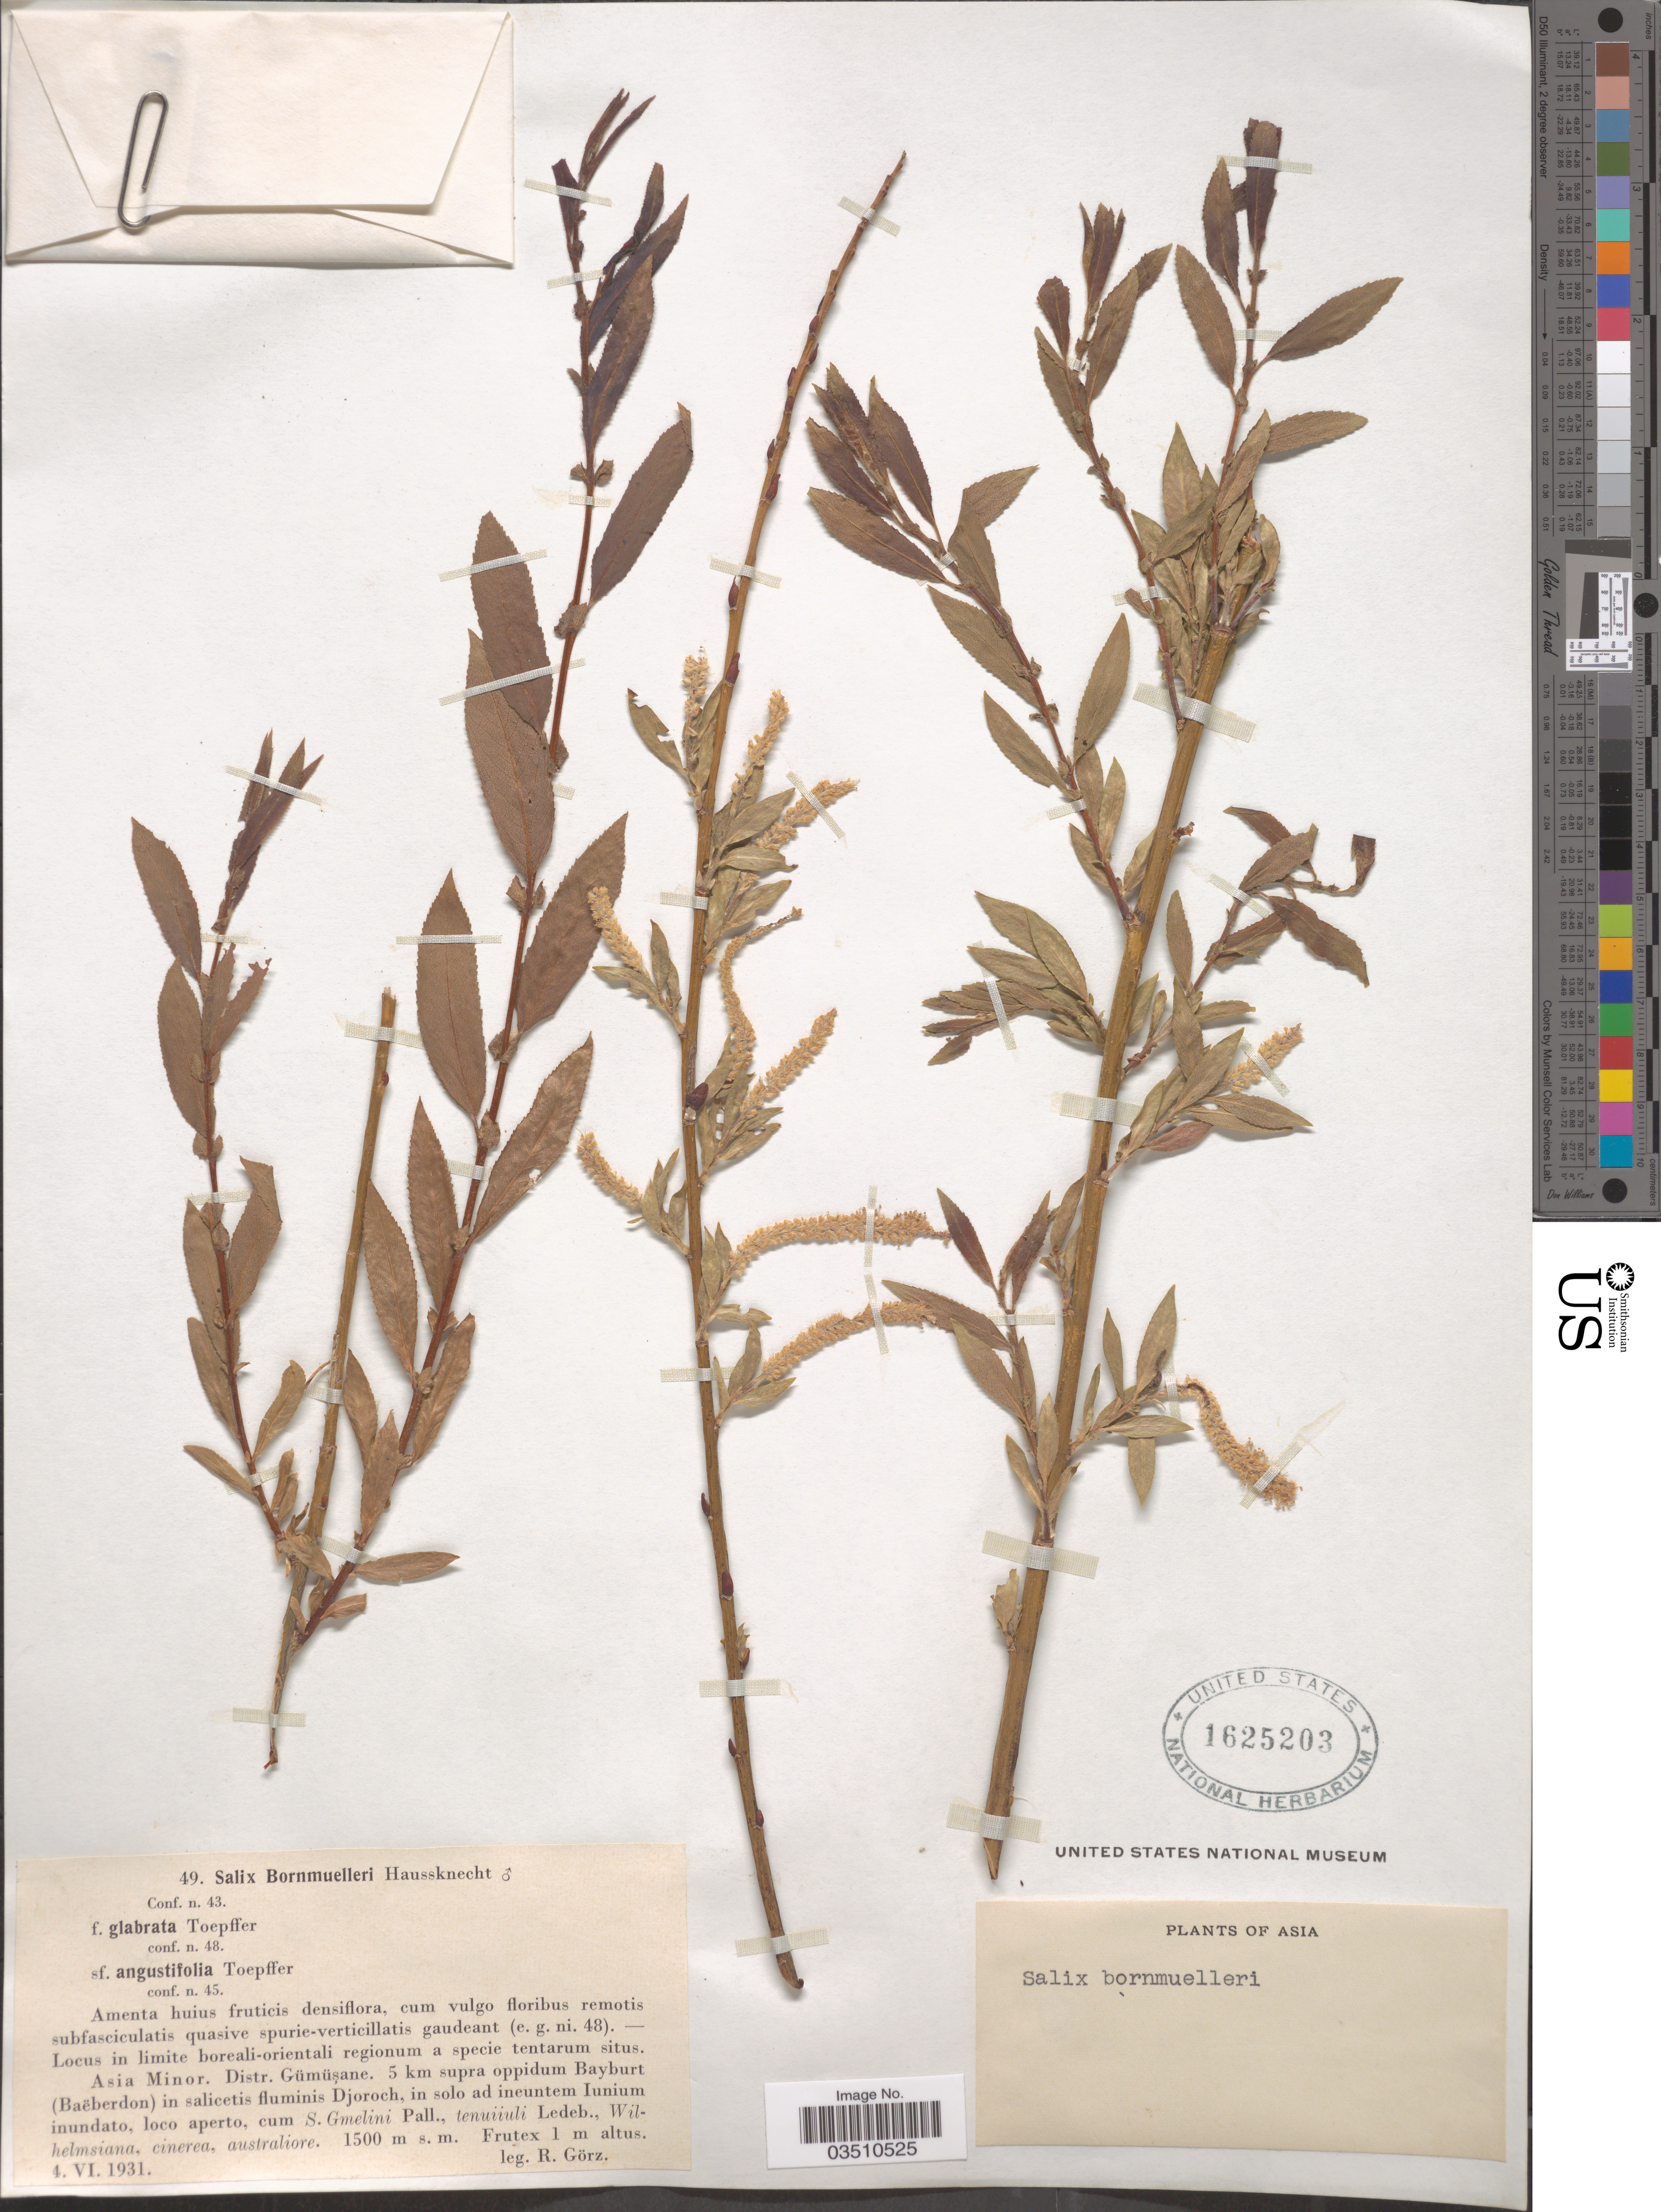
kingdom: Plantae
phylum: Tracheophyta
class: Magnoliopsida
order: Malpighiales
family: Salicaceae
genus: Salix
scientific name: Salix bornmuelleri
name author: Hausskn.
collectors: R. Görz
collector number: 49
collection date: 1931-06-04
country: Turkey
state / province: Gumushane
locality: Asia Minor. Distr. Gümüşane. 5 km supra oppidum Bayburt (Baëberdon) in salicetis fluminis Djoroch.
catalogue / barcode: US 1625203